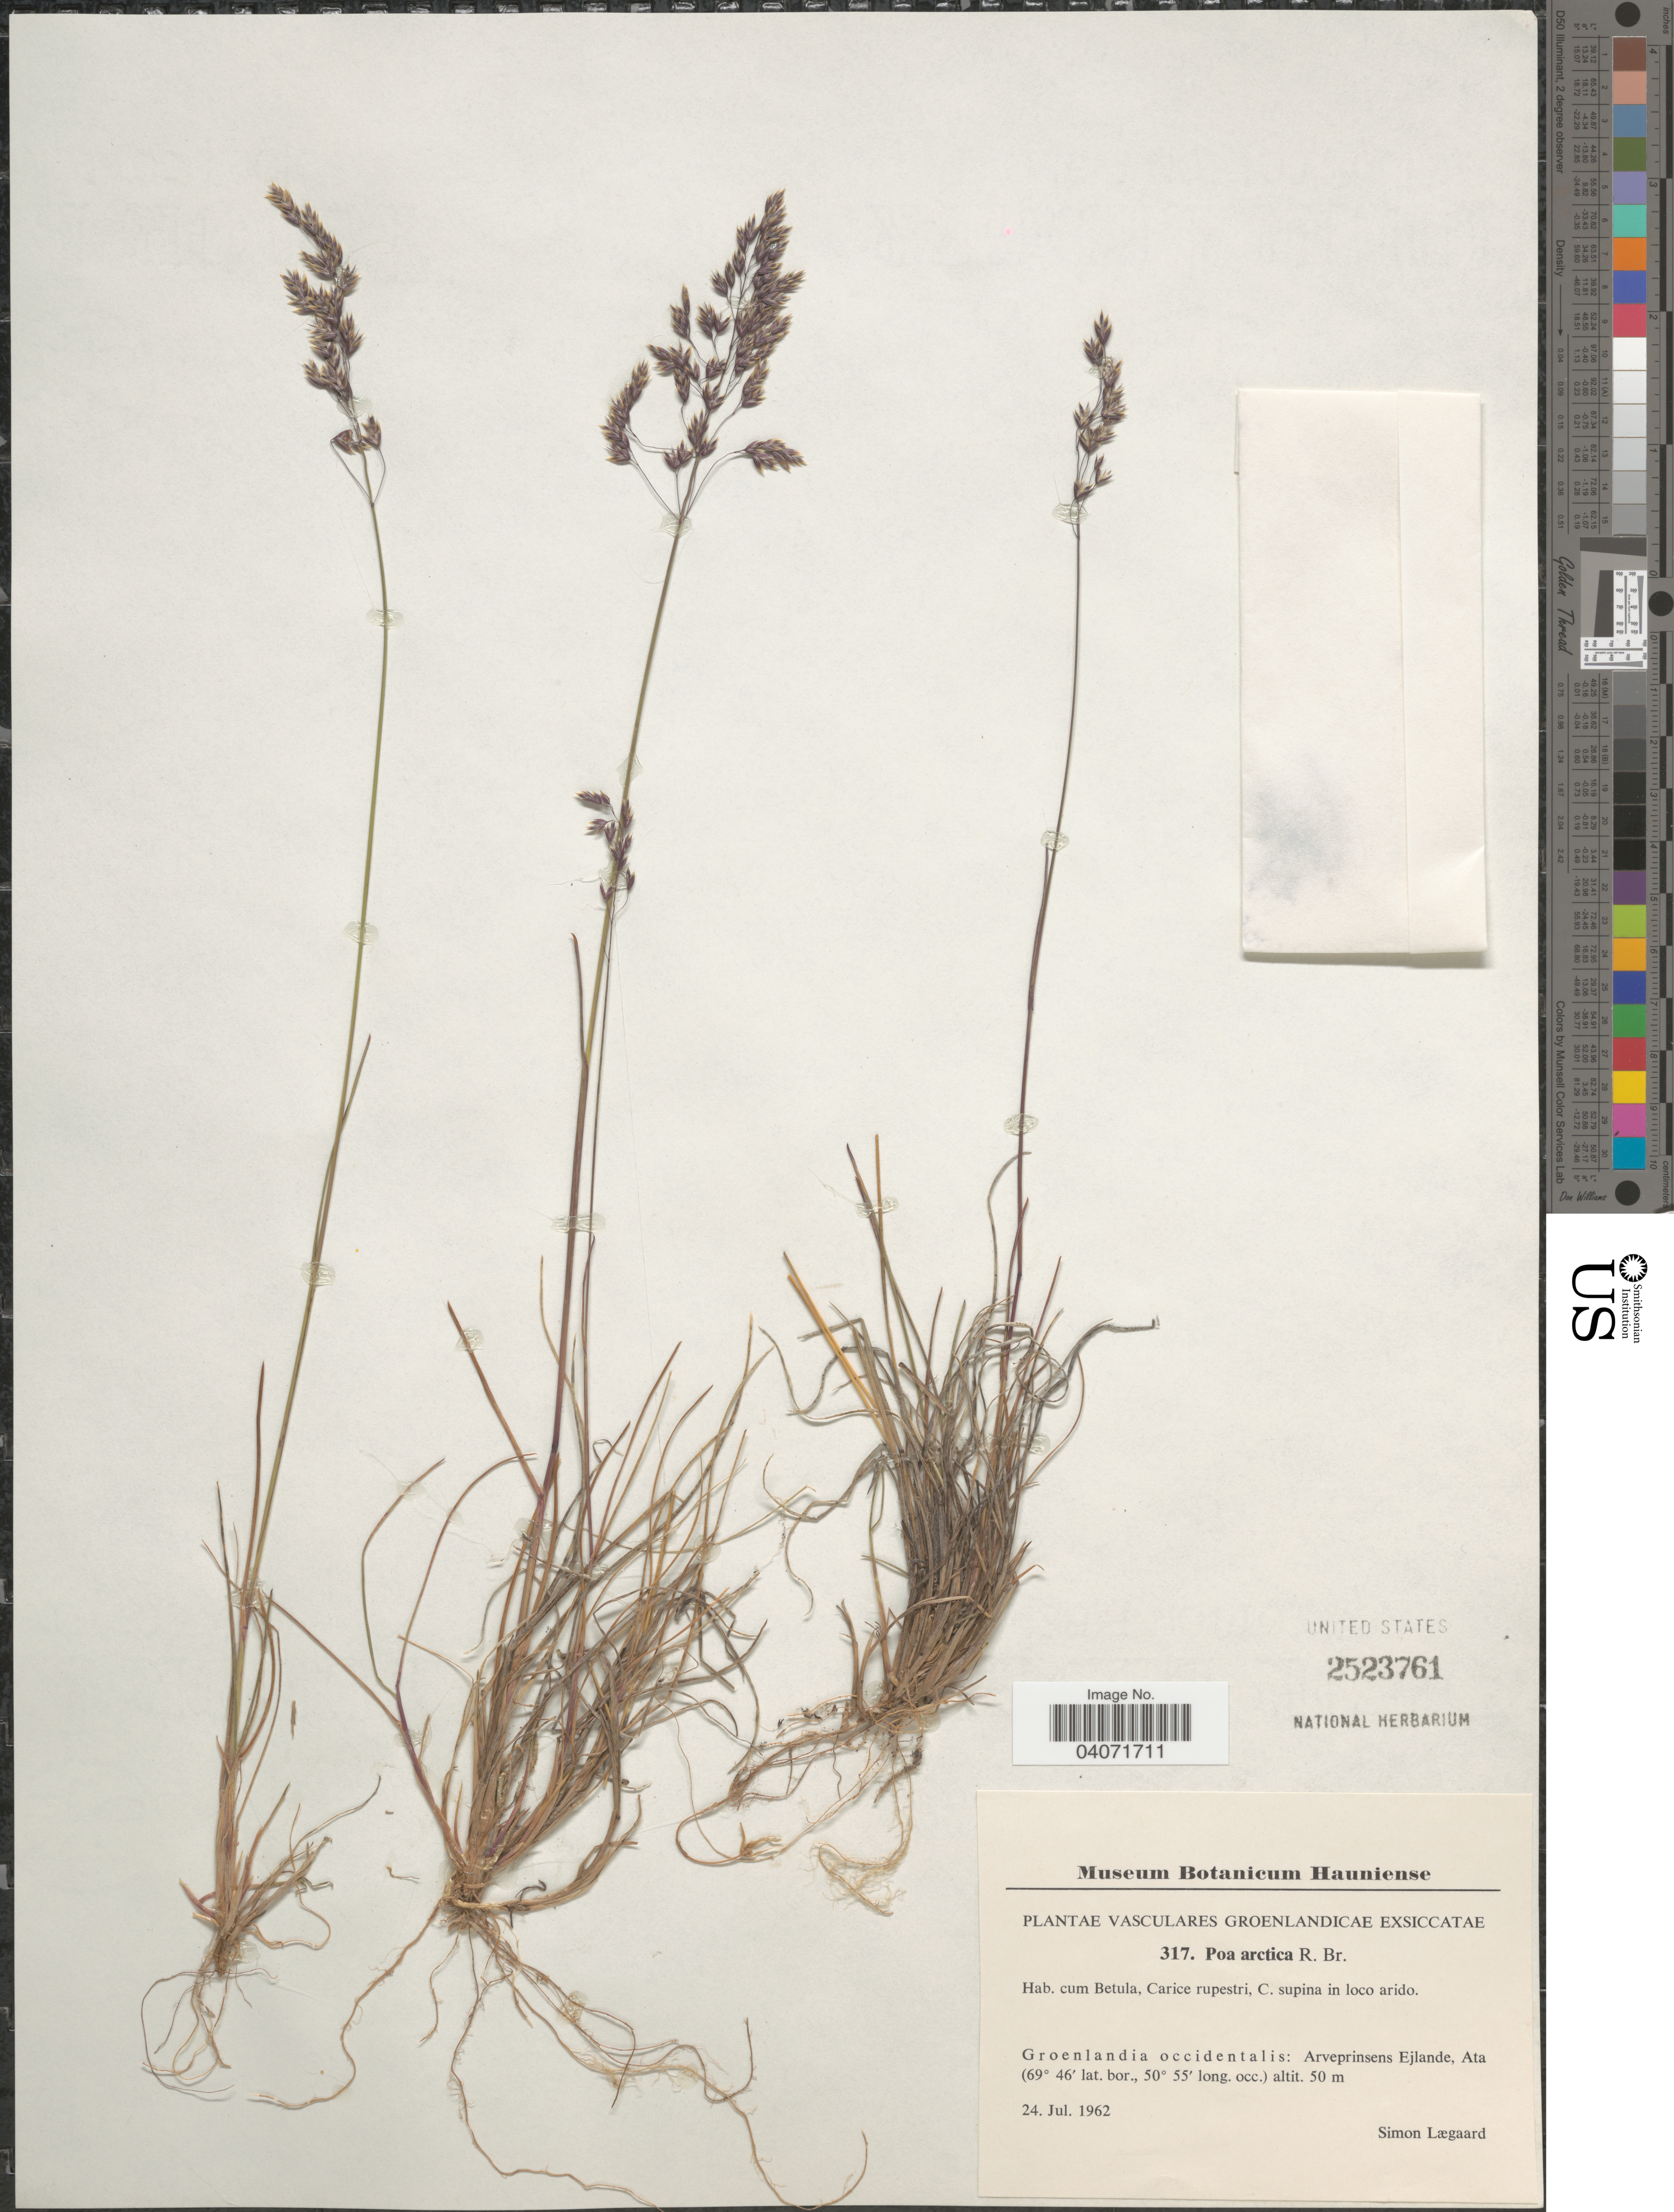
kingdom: Plantae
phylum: Tracheophyta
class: Liliopsida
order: Poales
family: Poaceae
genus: Poa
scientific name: Poa arctica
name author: R. Br.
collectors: S. Lægaard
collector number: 317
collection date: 1962-07-24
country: Greenland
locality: Groenlandia occidentalis: Arveprinsens Ejlande, Ata.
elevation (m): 50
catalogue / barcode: US 2523761